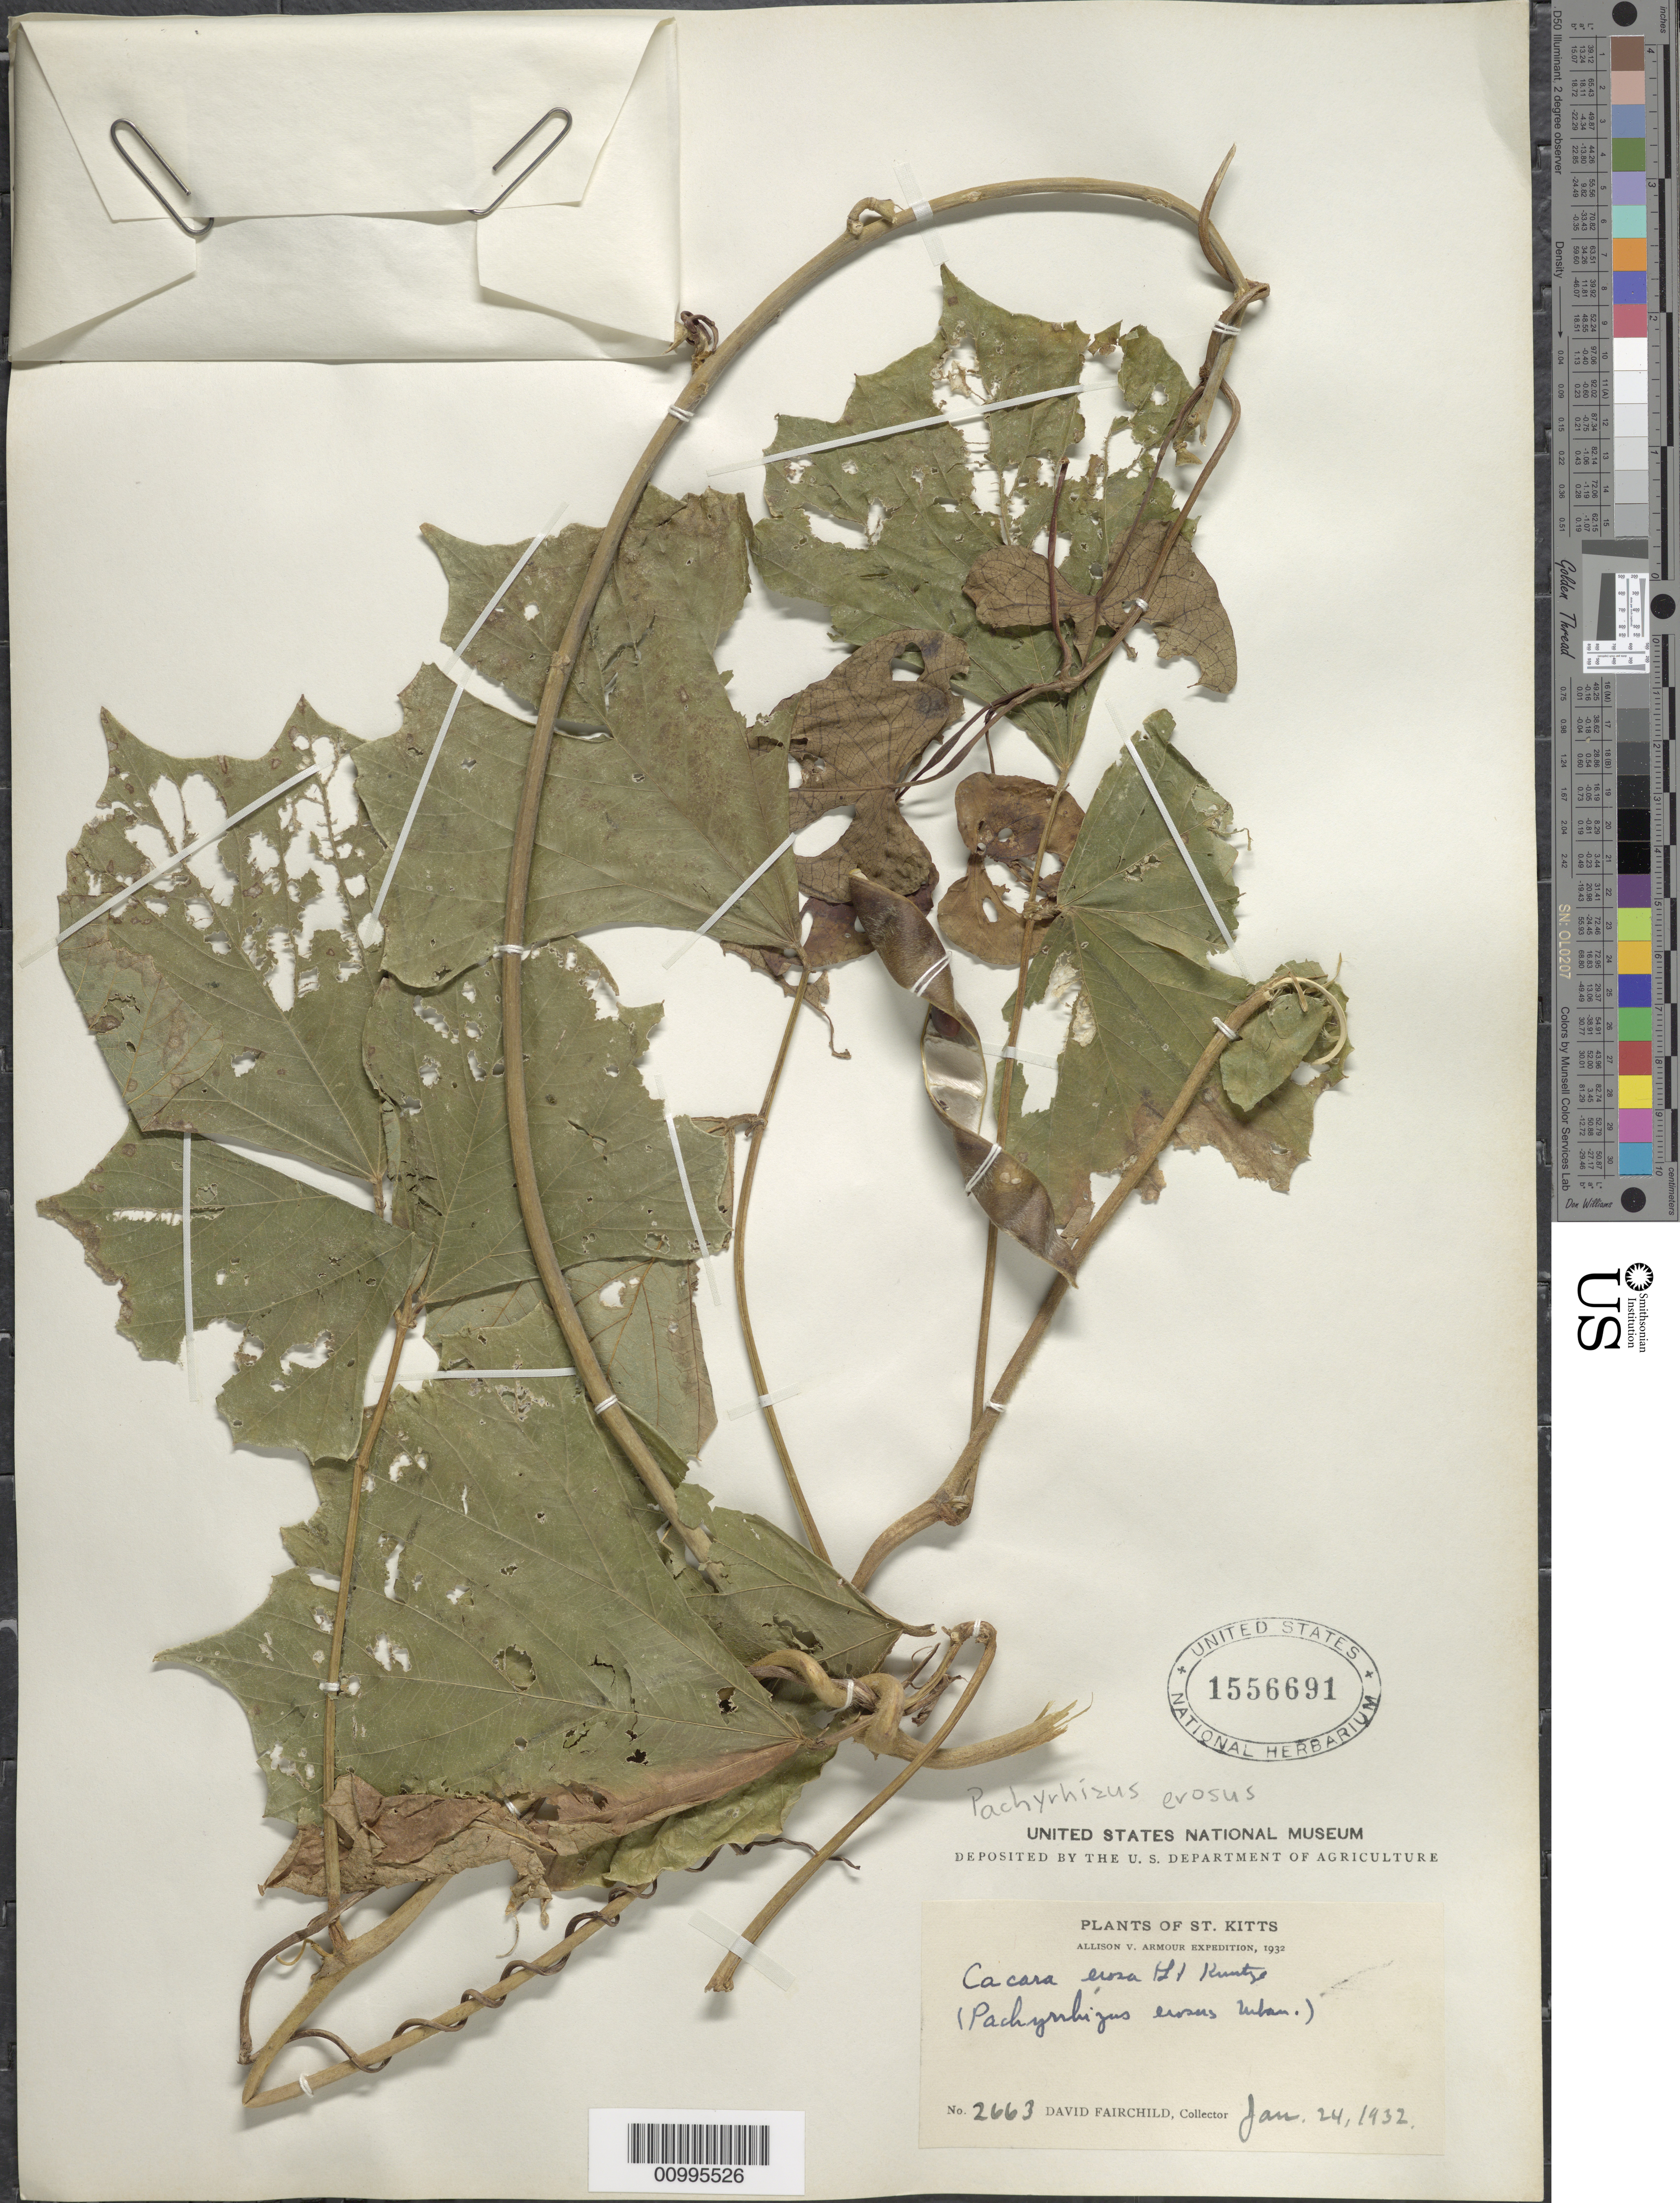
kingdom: Plantae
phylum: Tracheophyta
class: Magnoliopsida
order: Fabales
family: Fabaceae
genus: Pachyrhizus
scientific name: Pachyrhizus erosus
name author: (L.) Urb.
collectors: D. Fairchild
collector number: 2663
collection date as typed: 24 Jan 1932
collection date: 1932-01-24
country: St. Christopher-Nevis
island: St. Christopher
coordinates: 0 N, 0 E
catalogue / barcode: US 1556691